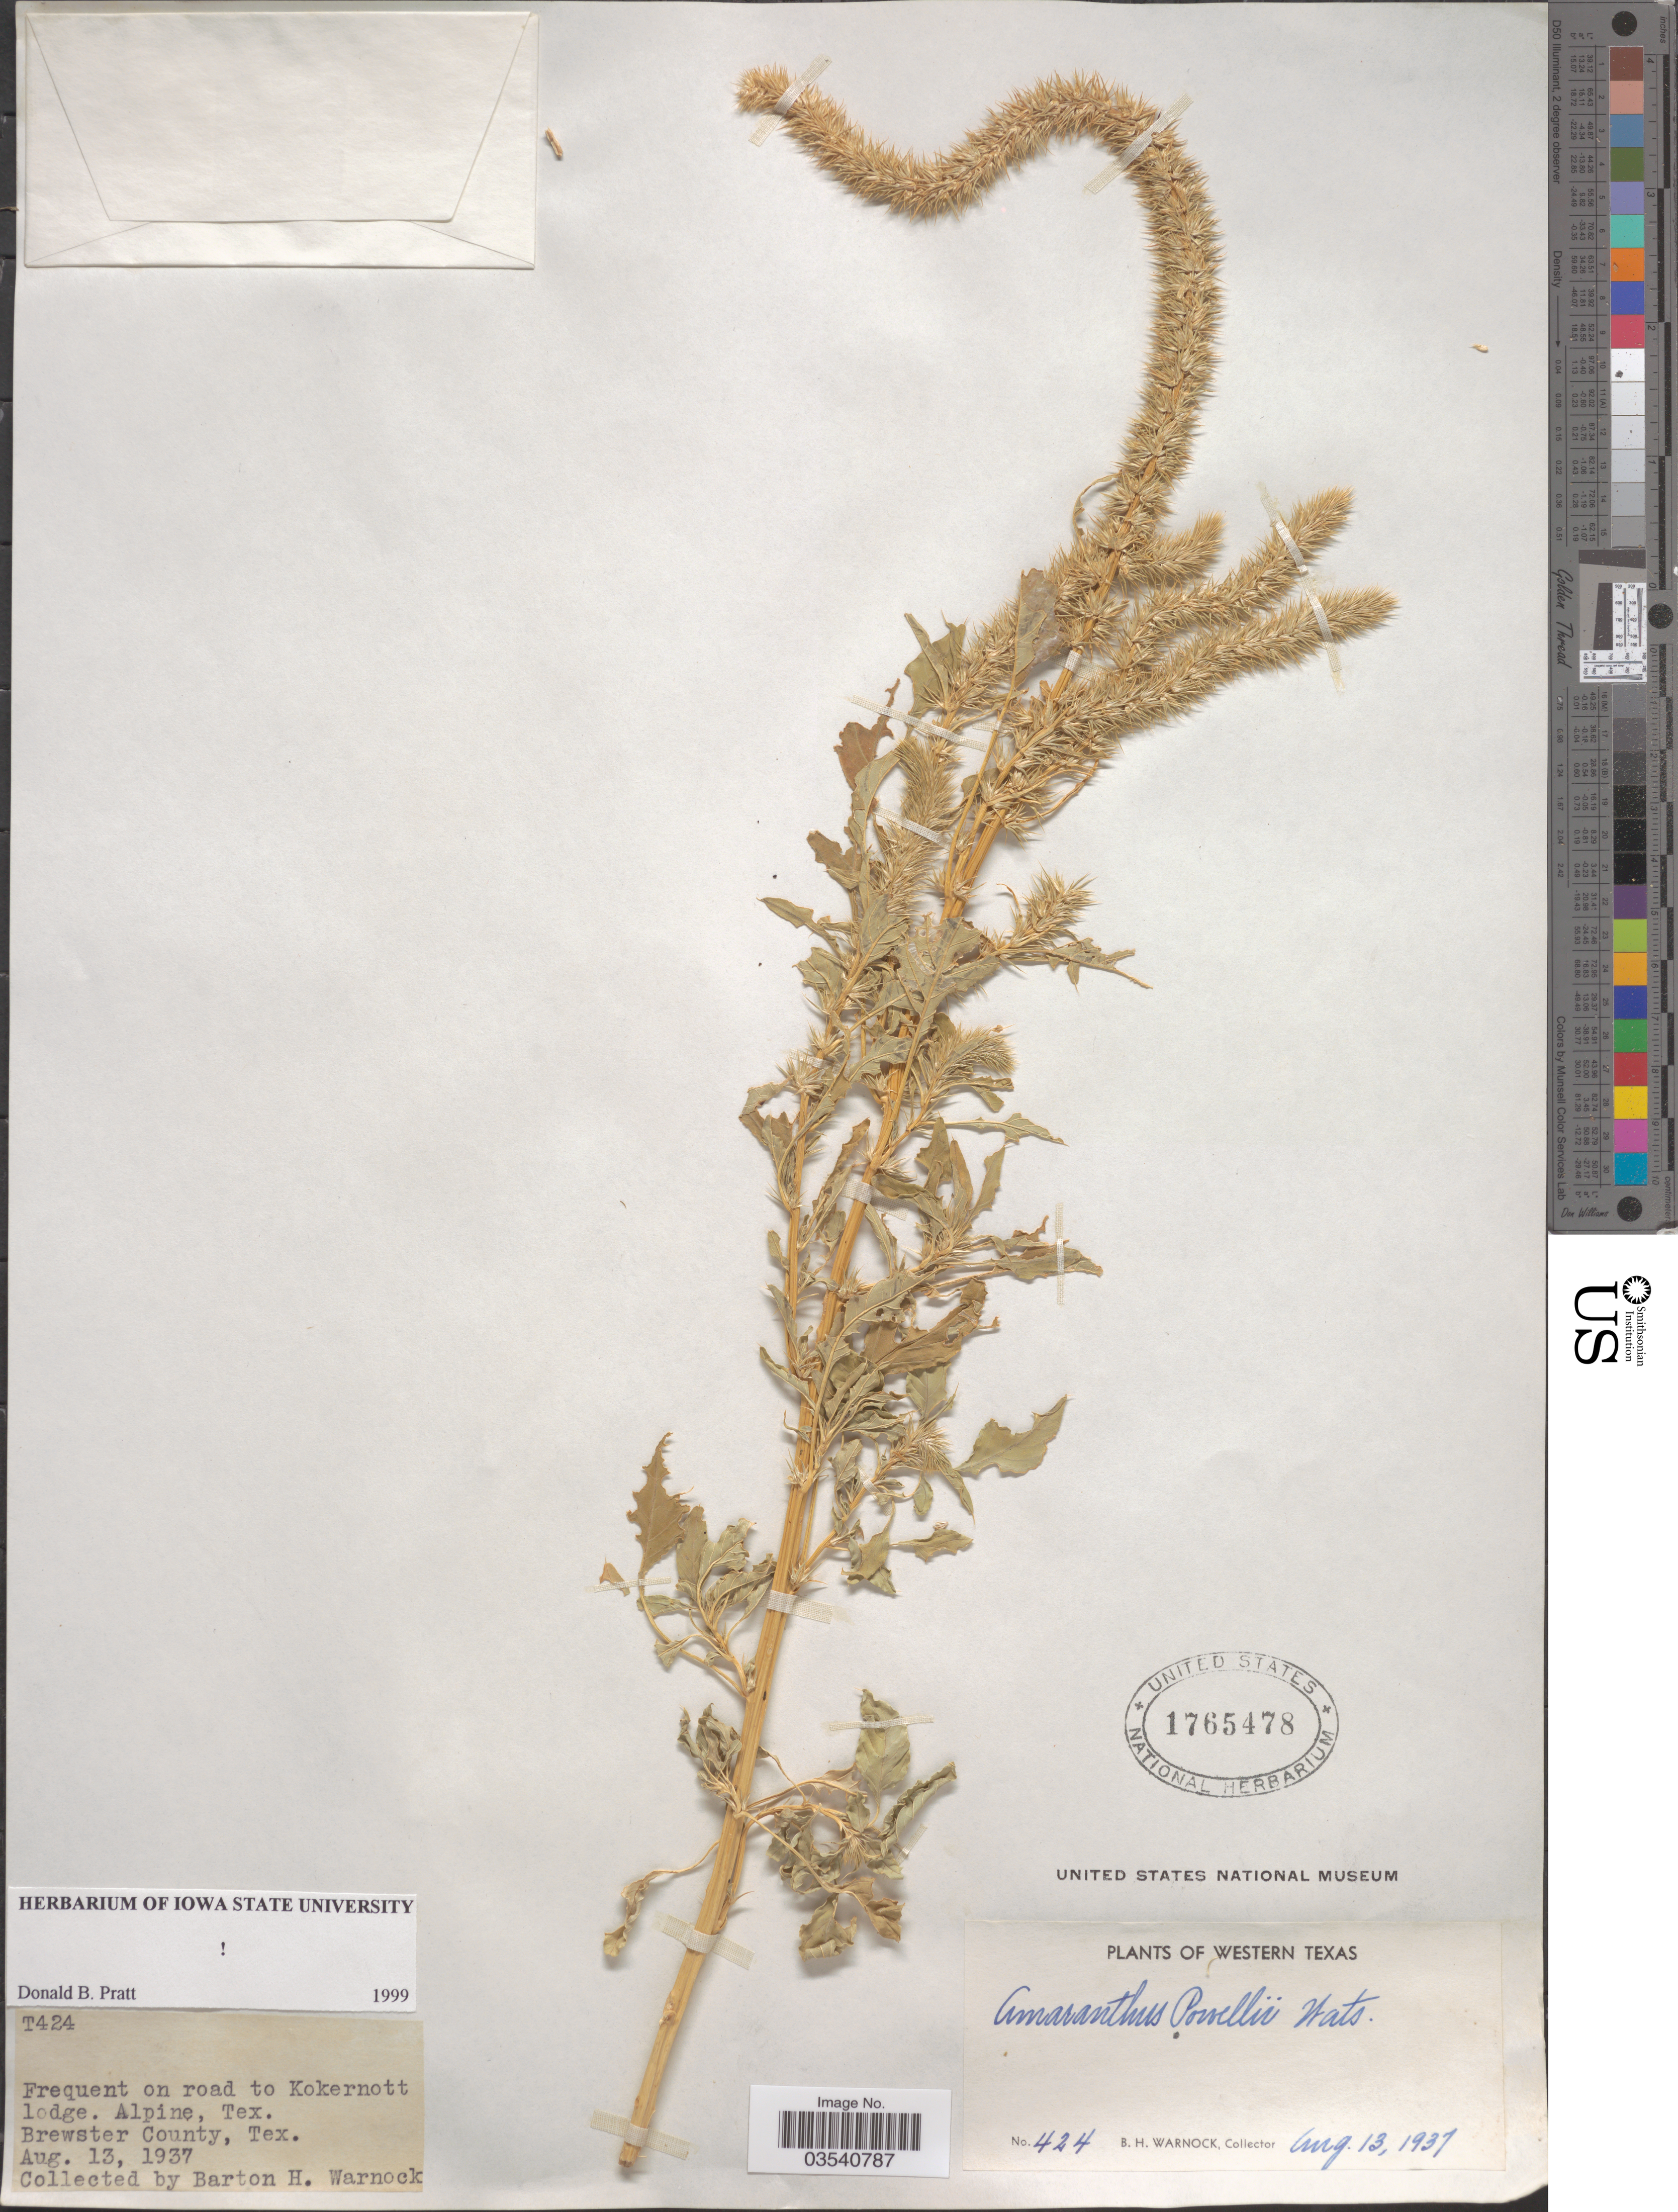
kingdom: Plantae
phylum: Tracheophyta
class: Magnoliopsida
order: Caryophyllales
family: Amaranthaceae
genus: Amaranthus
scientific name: Amaranthus powellii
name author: S. Watson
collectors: B. H. Warnock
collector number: T424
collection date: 1937-08-13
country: United States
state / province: Texas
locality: Western Texas. On road to Kokernott lodge. Alpine, Brewster County.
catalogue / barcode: US 1765478